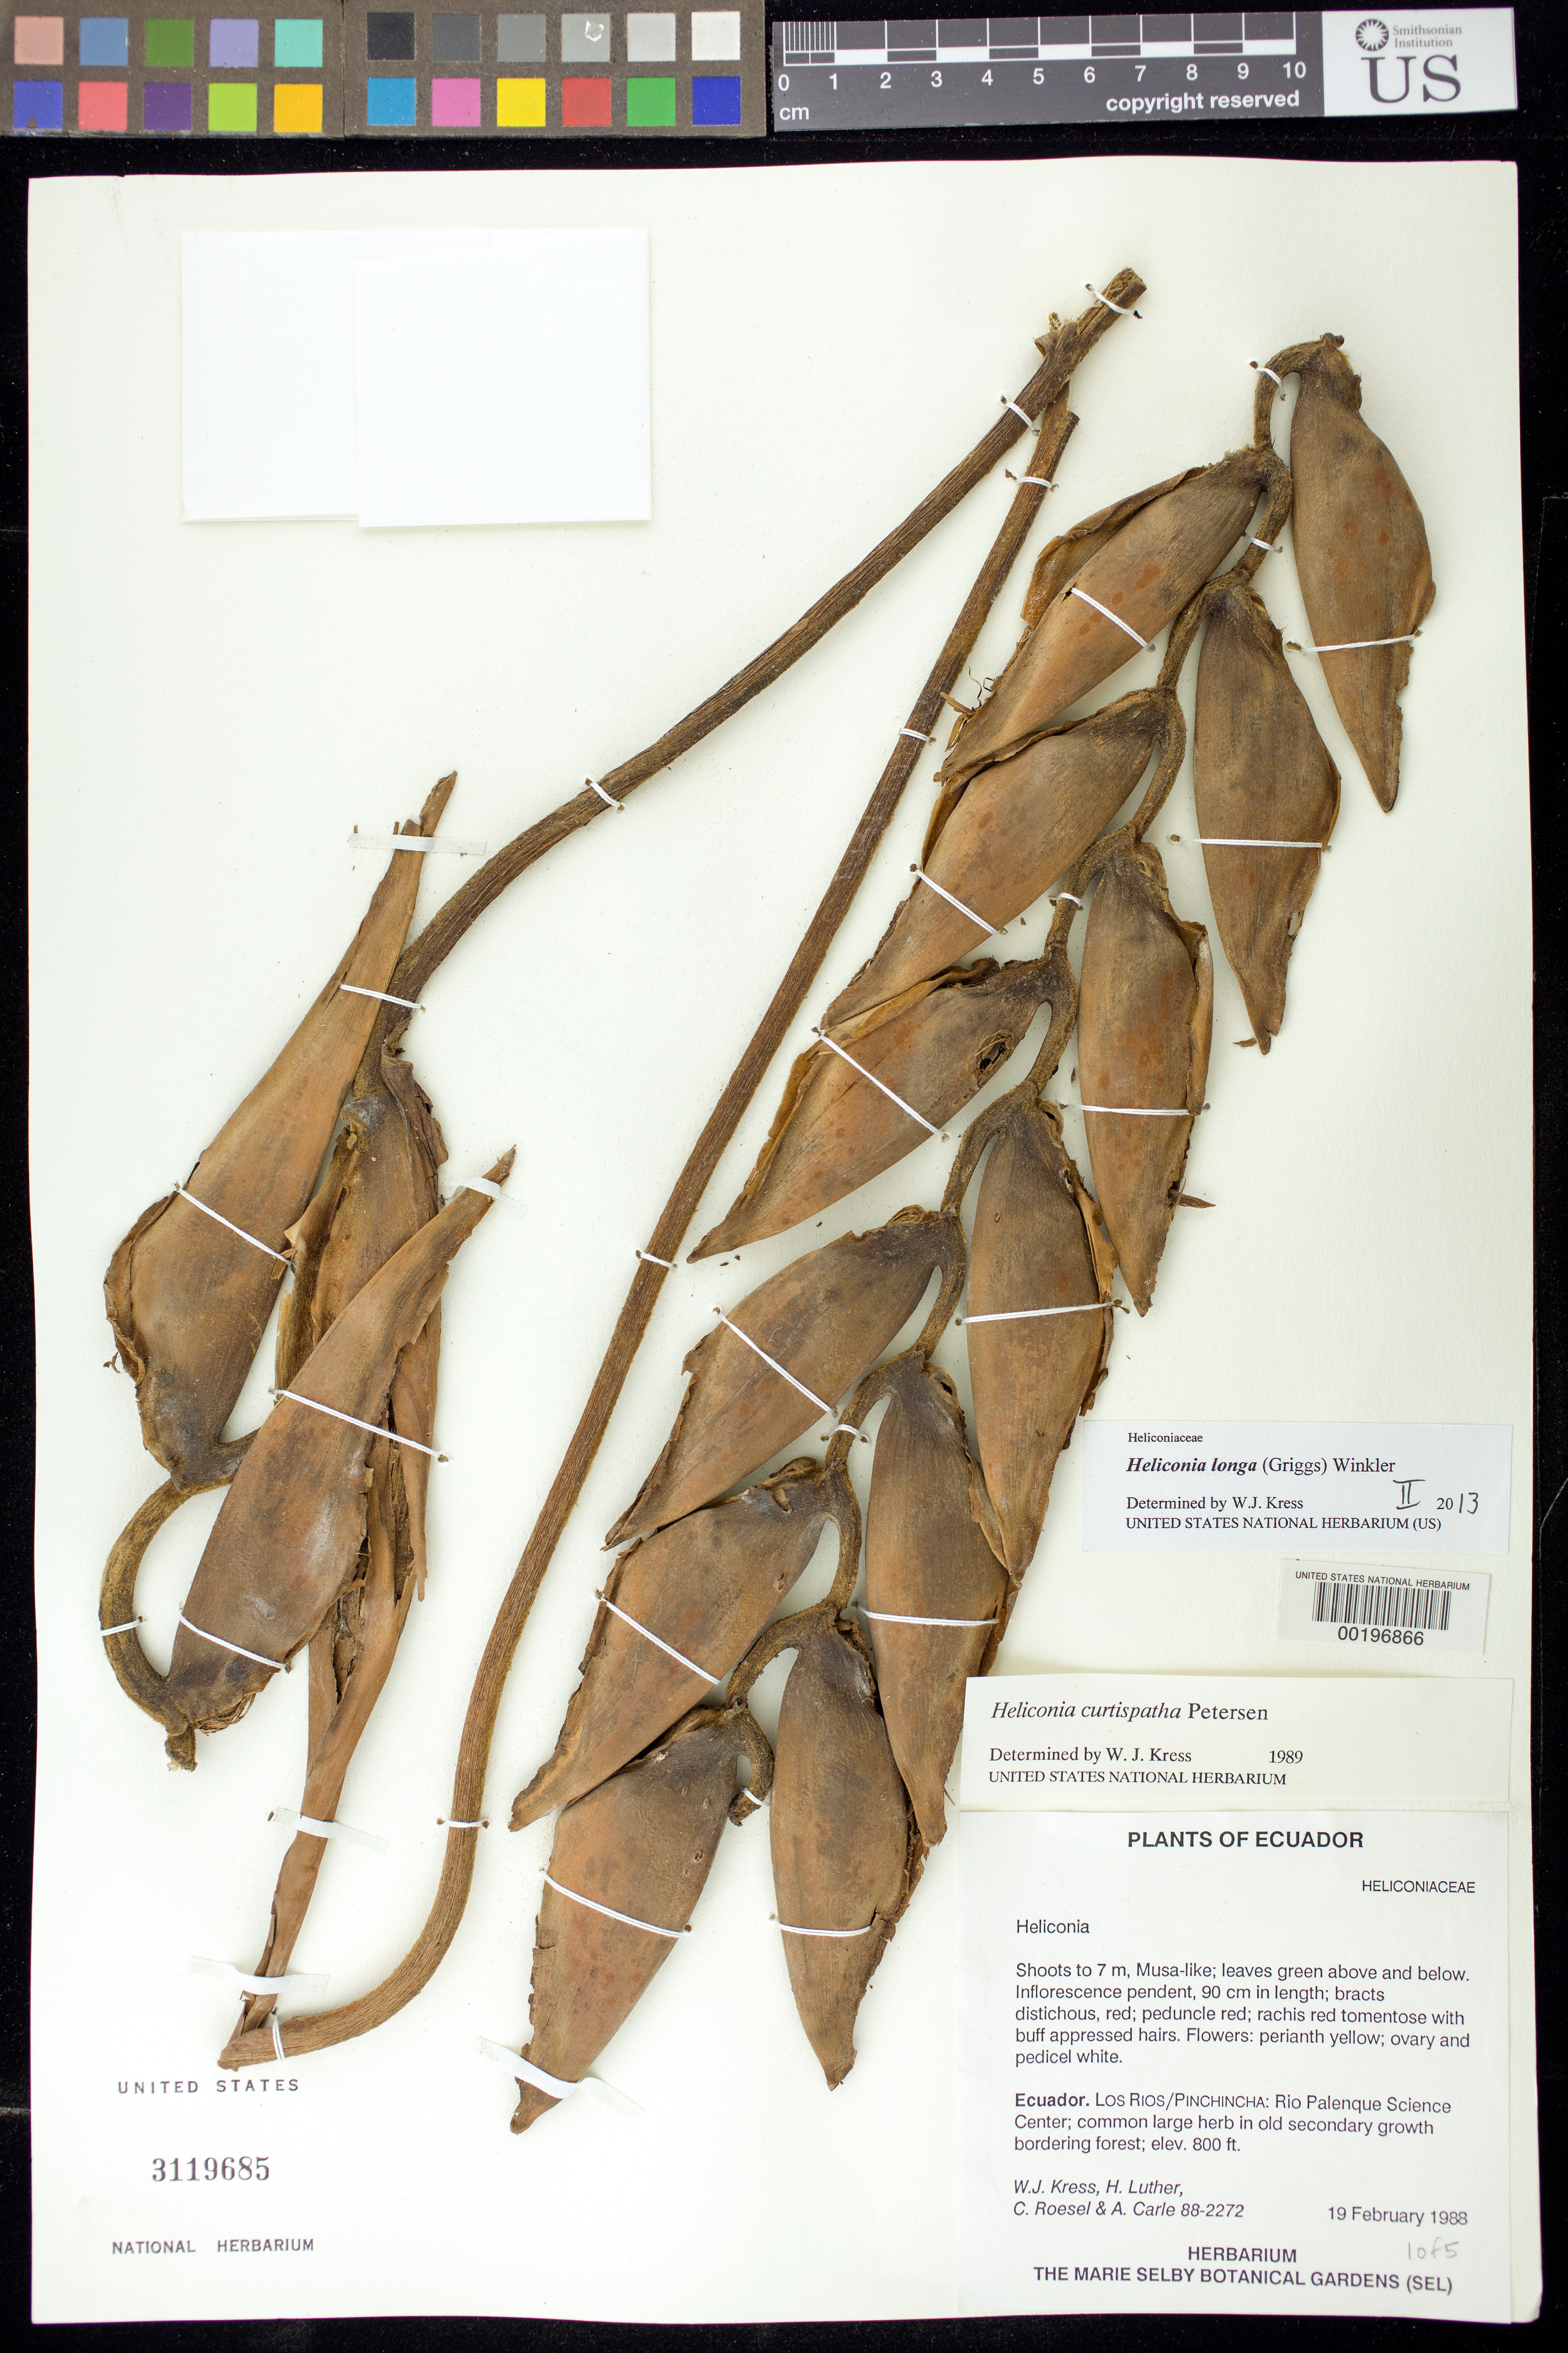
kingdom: Plantae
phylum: Tracheophyta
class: Liliopsida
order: Zingiberales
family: Heliconiaceae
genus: Heliconia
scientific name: Heliconia longa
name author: (R.F. Griggs) H.J.P. Winkl.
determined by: Kress, W. J., (US), Smithsonian Institution - National Museum of Natural History (UNITED STATES)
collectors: W. J. Kress, Harry E. Luther, C. S. Roesel & A. Carle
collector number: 88-2272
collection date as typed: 19 Feb 1988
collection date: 1988-02-19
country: Ecuador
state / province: Los Ríos / Pichincha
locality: Rio palenque science center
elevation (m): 244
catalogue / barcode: US 3119685